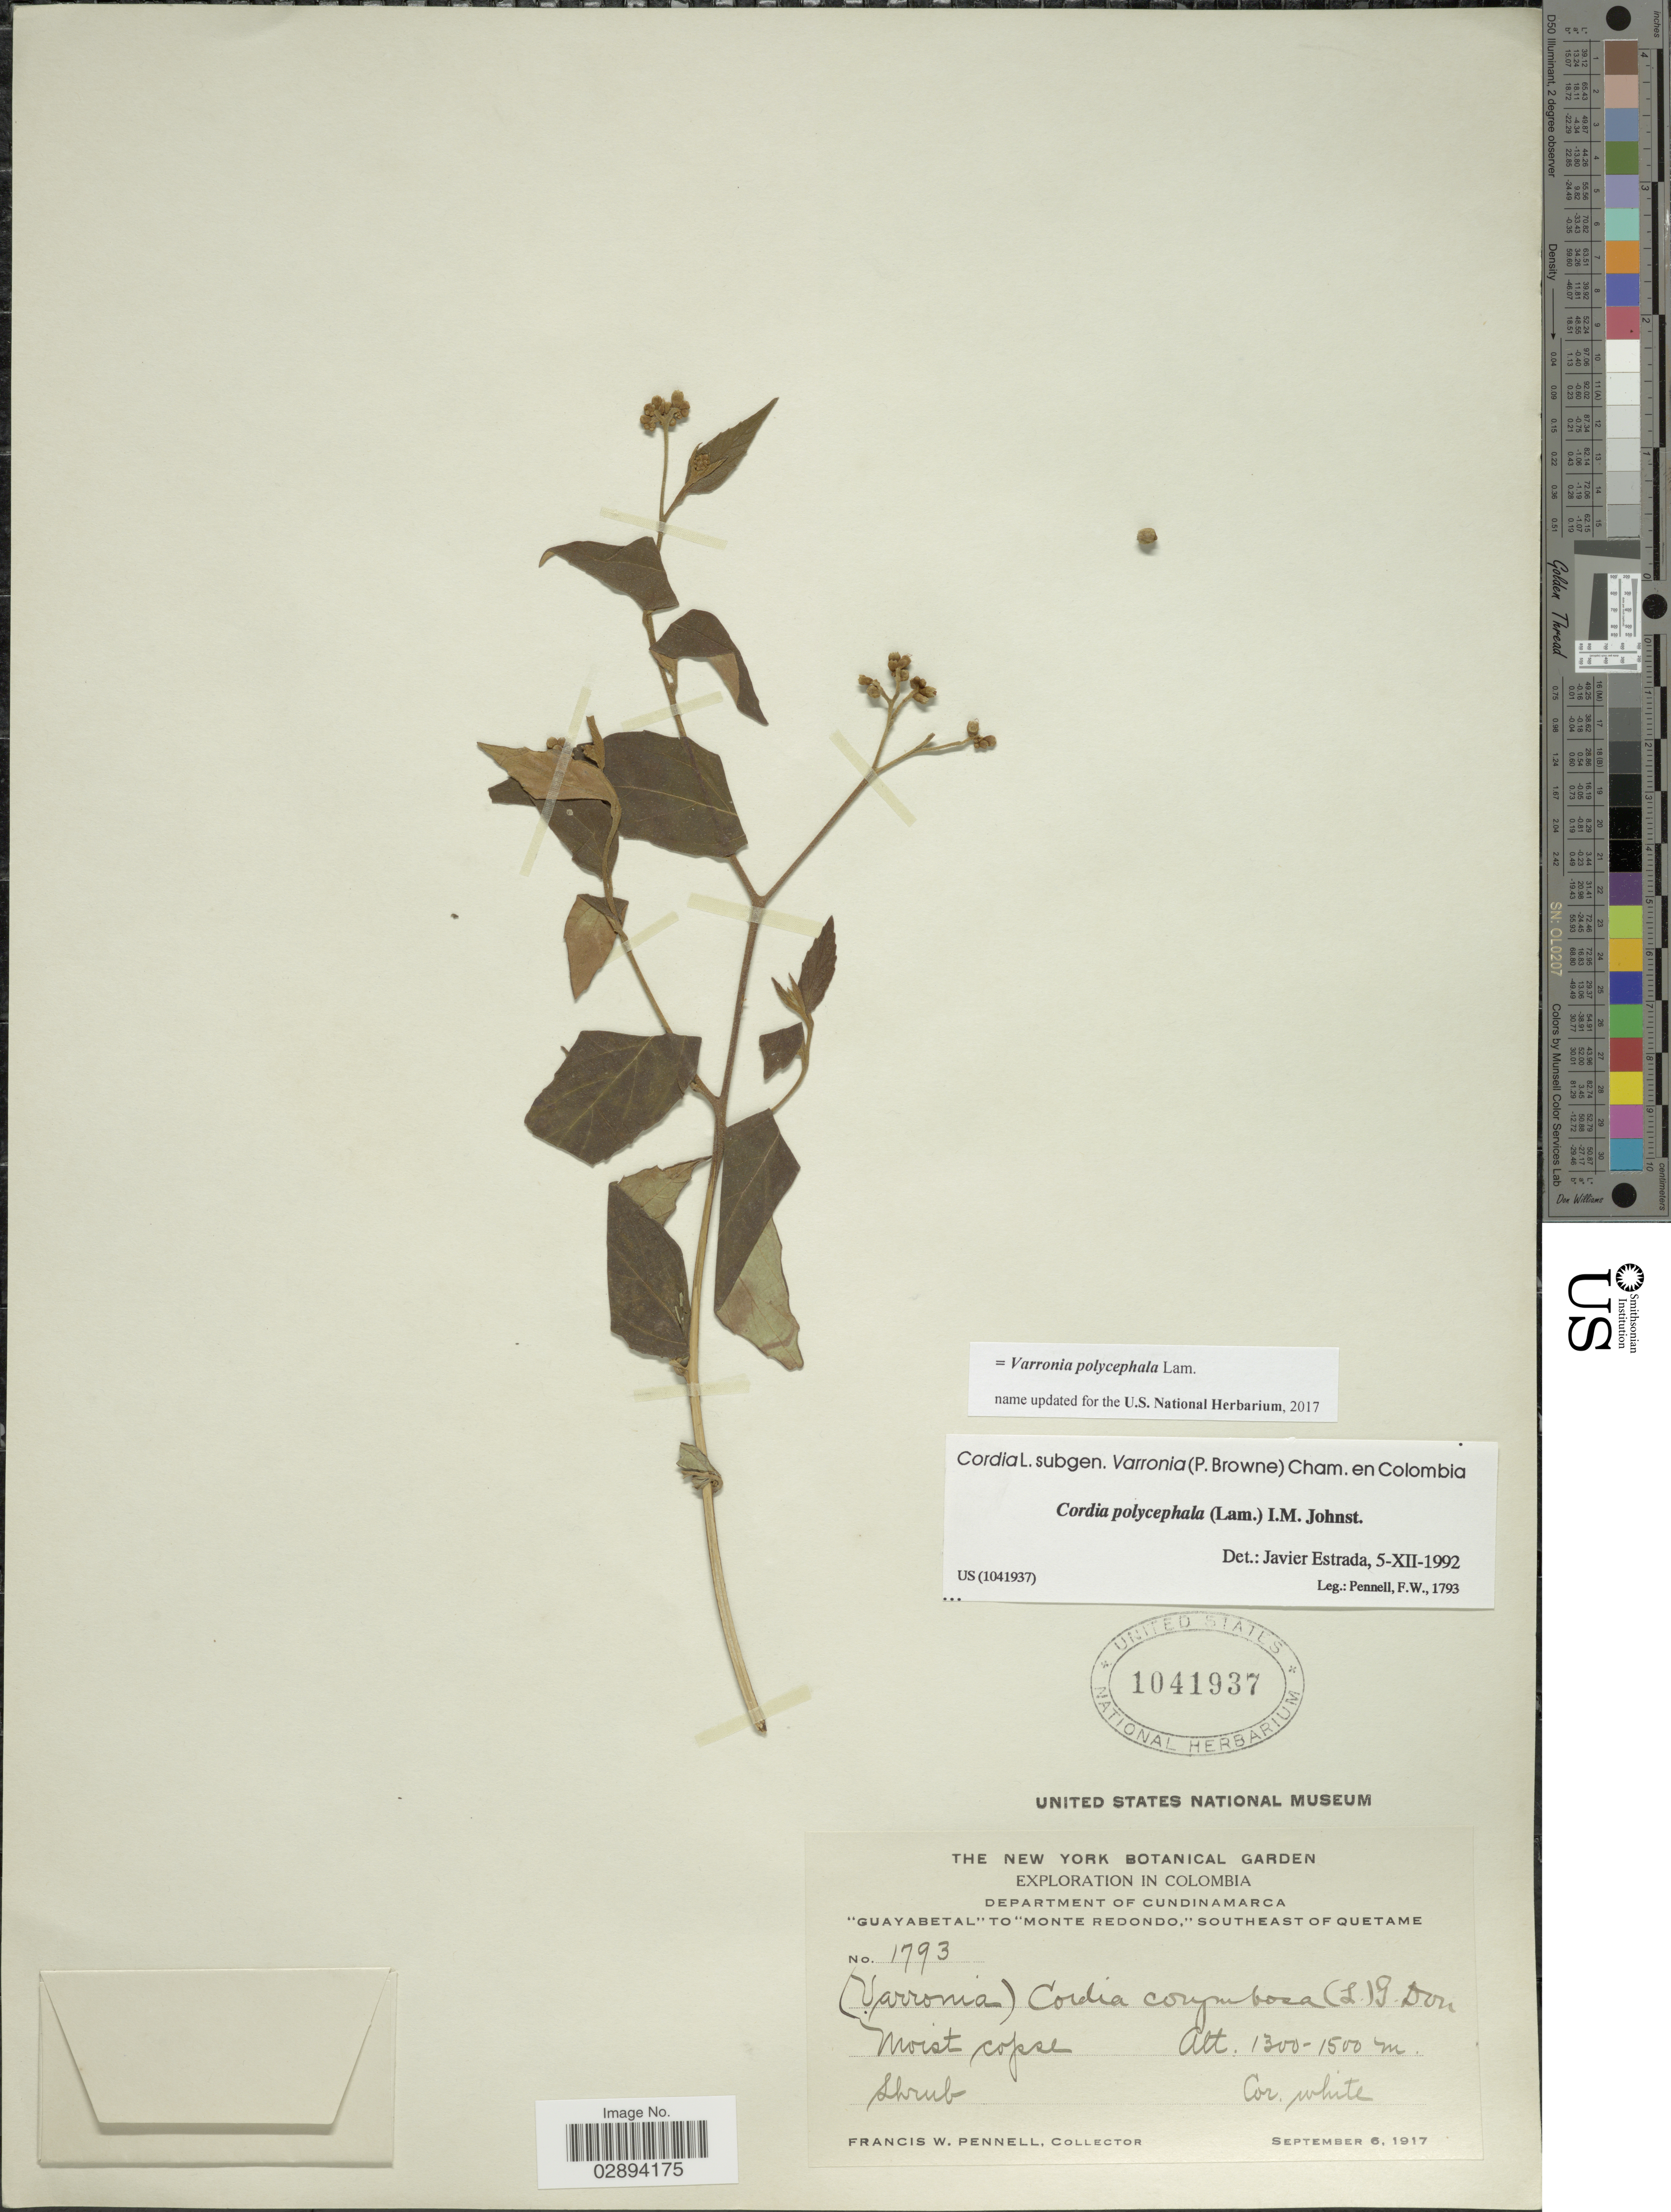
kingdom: Plantae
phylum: Tracheophyta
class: Magnoliopsida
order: Boraginales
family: Cordiaceae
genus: Varronia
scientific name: Varronia polycephala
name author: Lam.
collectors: F. W. Pennell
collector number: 1793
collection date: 1917-09-06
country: Colombia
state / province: Cundinamarca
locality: Department of Cundinamarca, Guayabetal to Monte Redondo, Southeast of Quetame.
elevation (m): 1300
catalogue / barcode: US 1041937